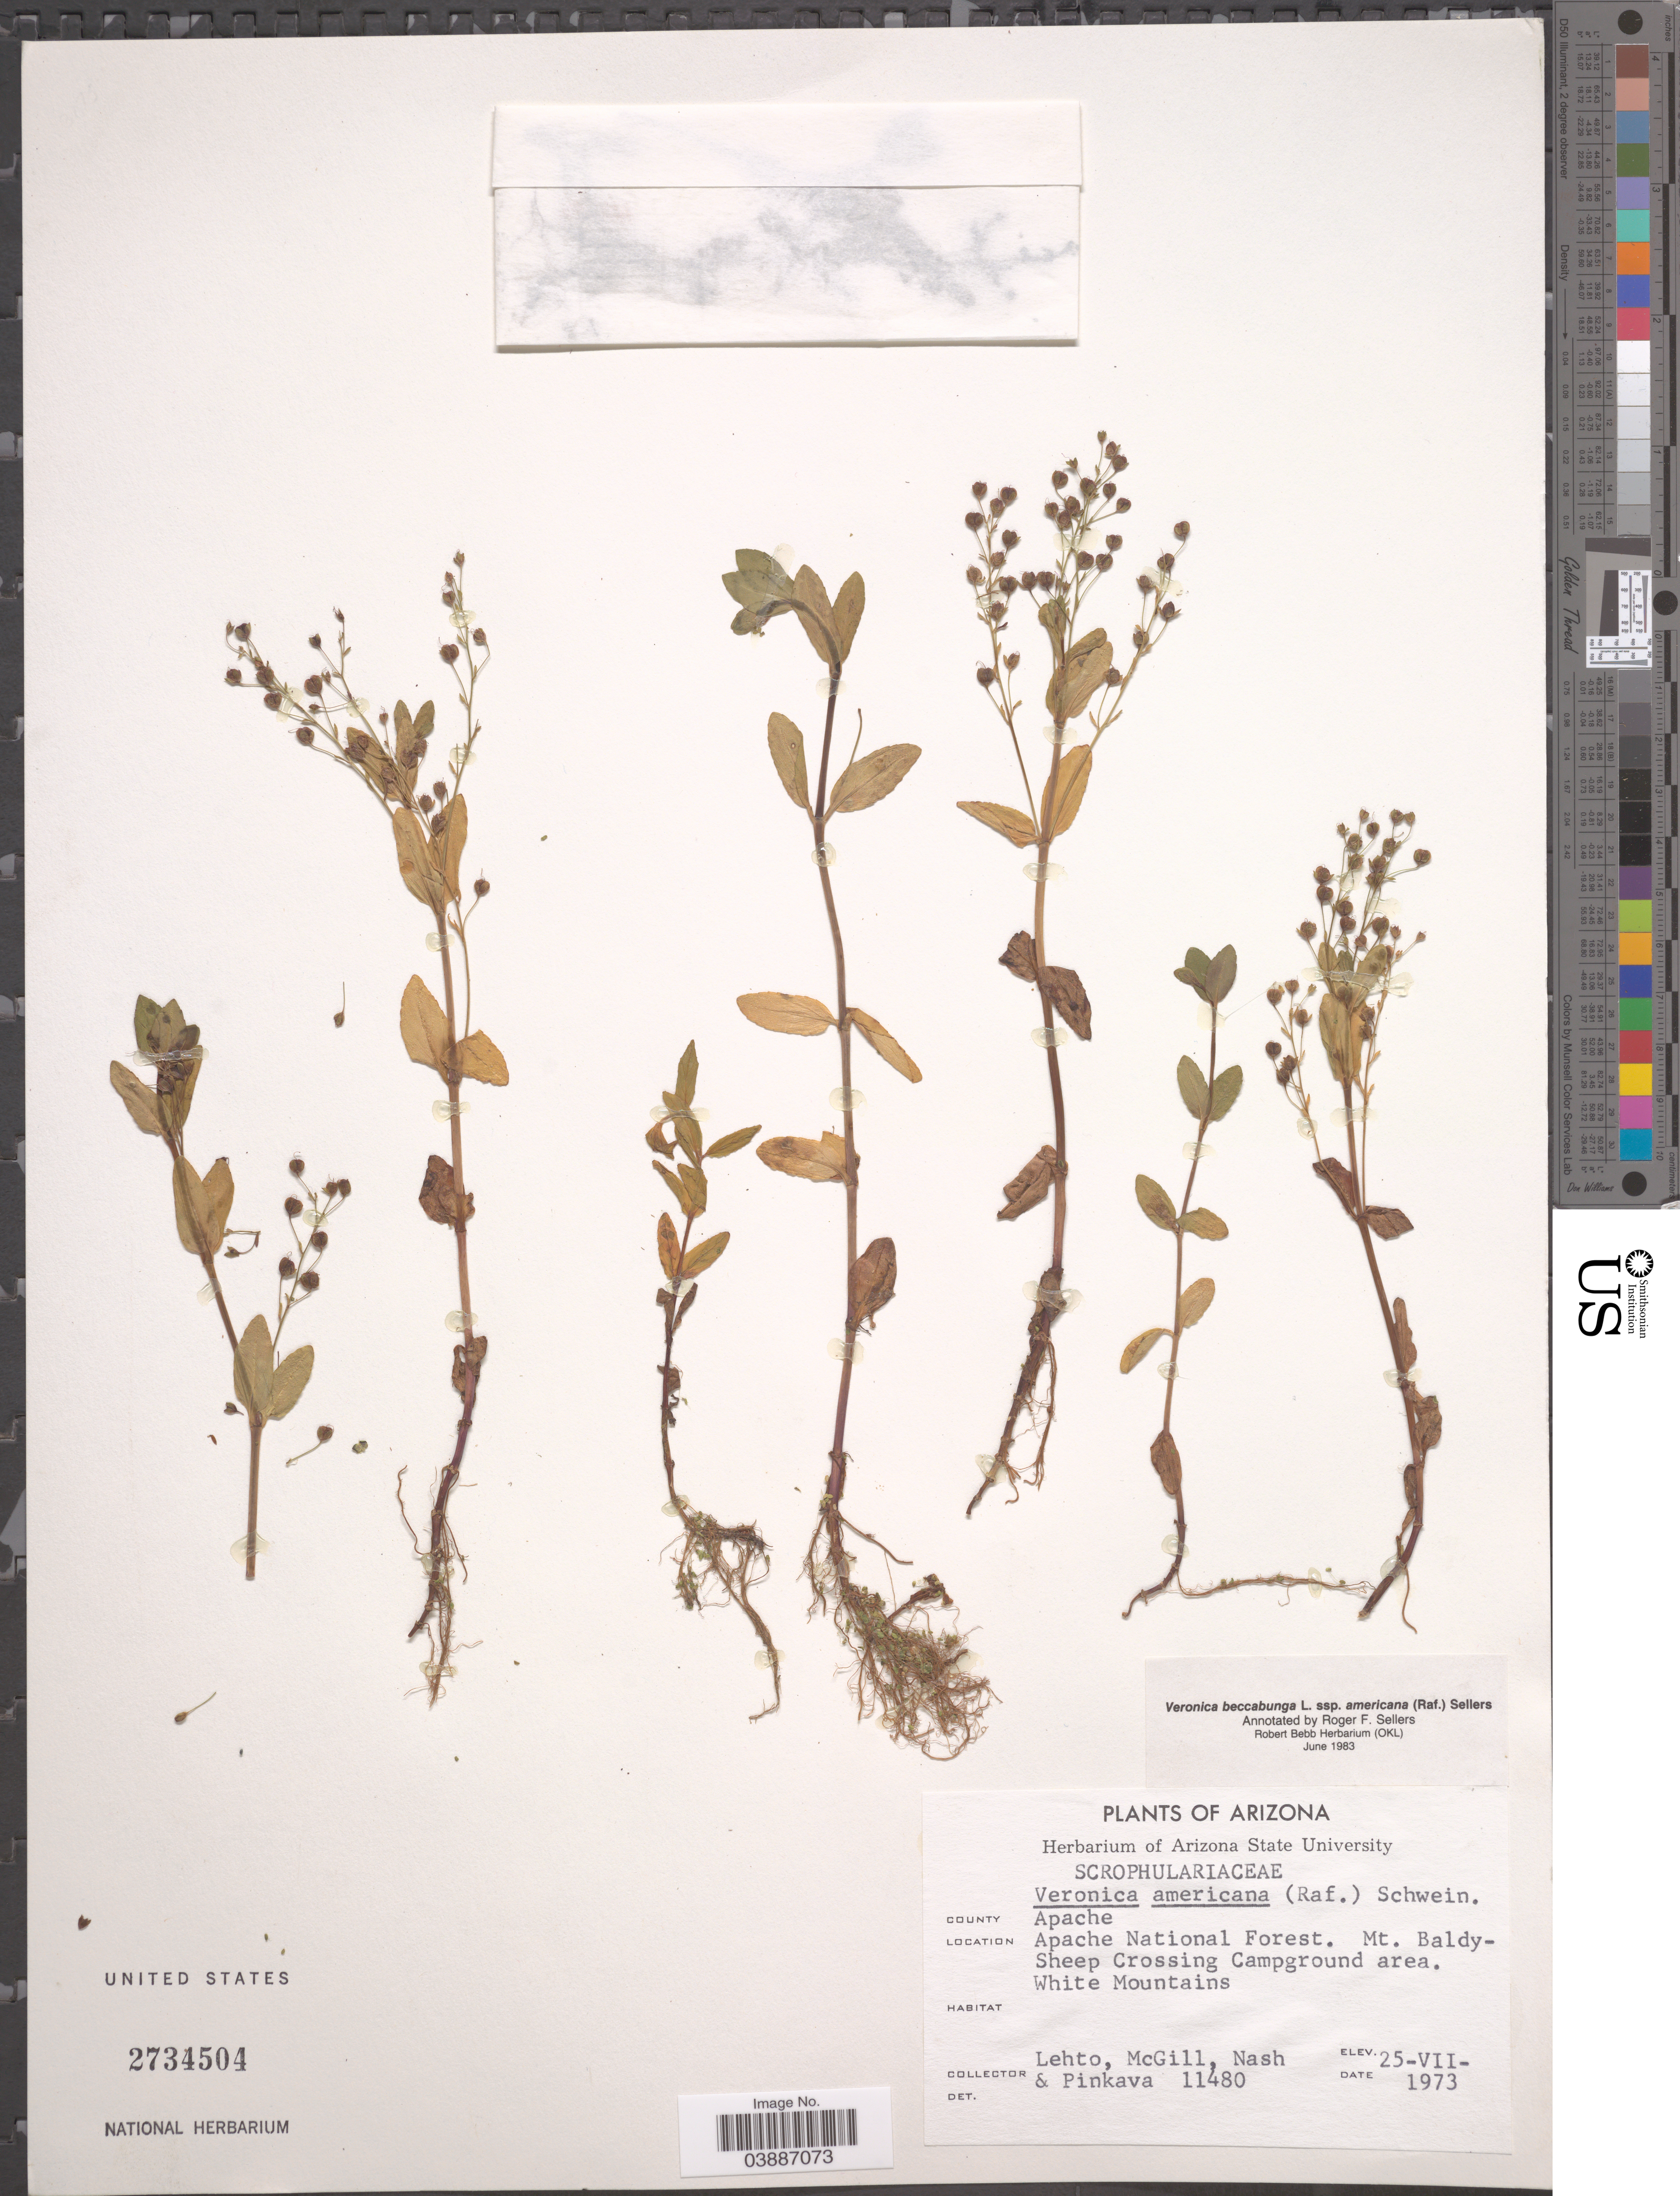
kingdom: Plantae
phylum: Tracheophyta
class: Magnoliopsida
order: Lamiales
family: Plantaginaceae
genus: Veronica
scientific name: Veronica beccabunga subsp. americana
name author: Raf.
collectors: -. Lehto, -. McGill, -- Nash & -. Pinkava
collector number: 11480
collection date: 1973-07-25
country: United States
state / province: Arizona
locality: County Apache. Apache National Forest. Mt. Baldy-Sheep Crossing Campground area. White Mountains.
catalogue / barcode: US 2734504